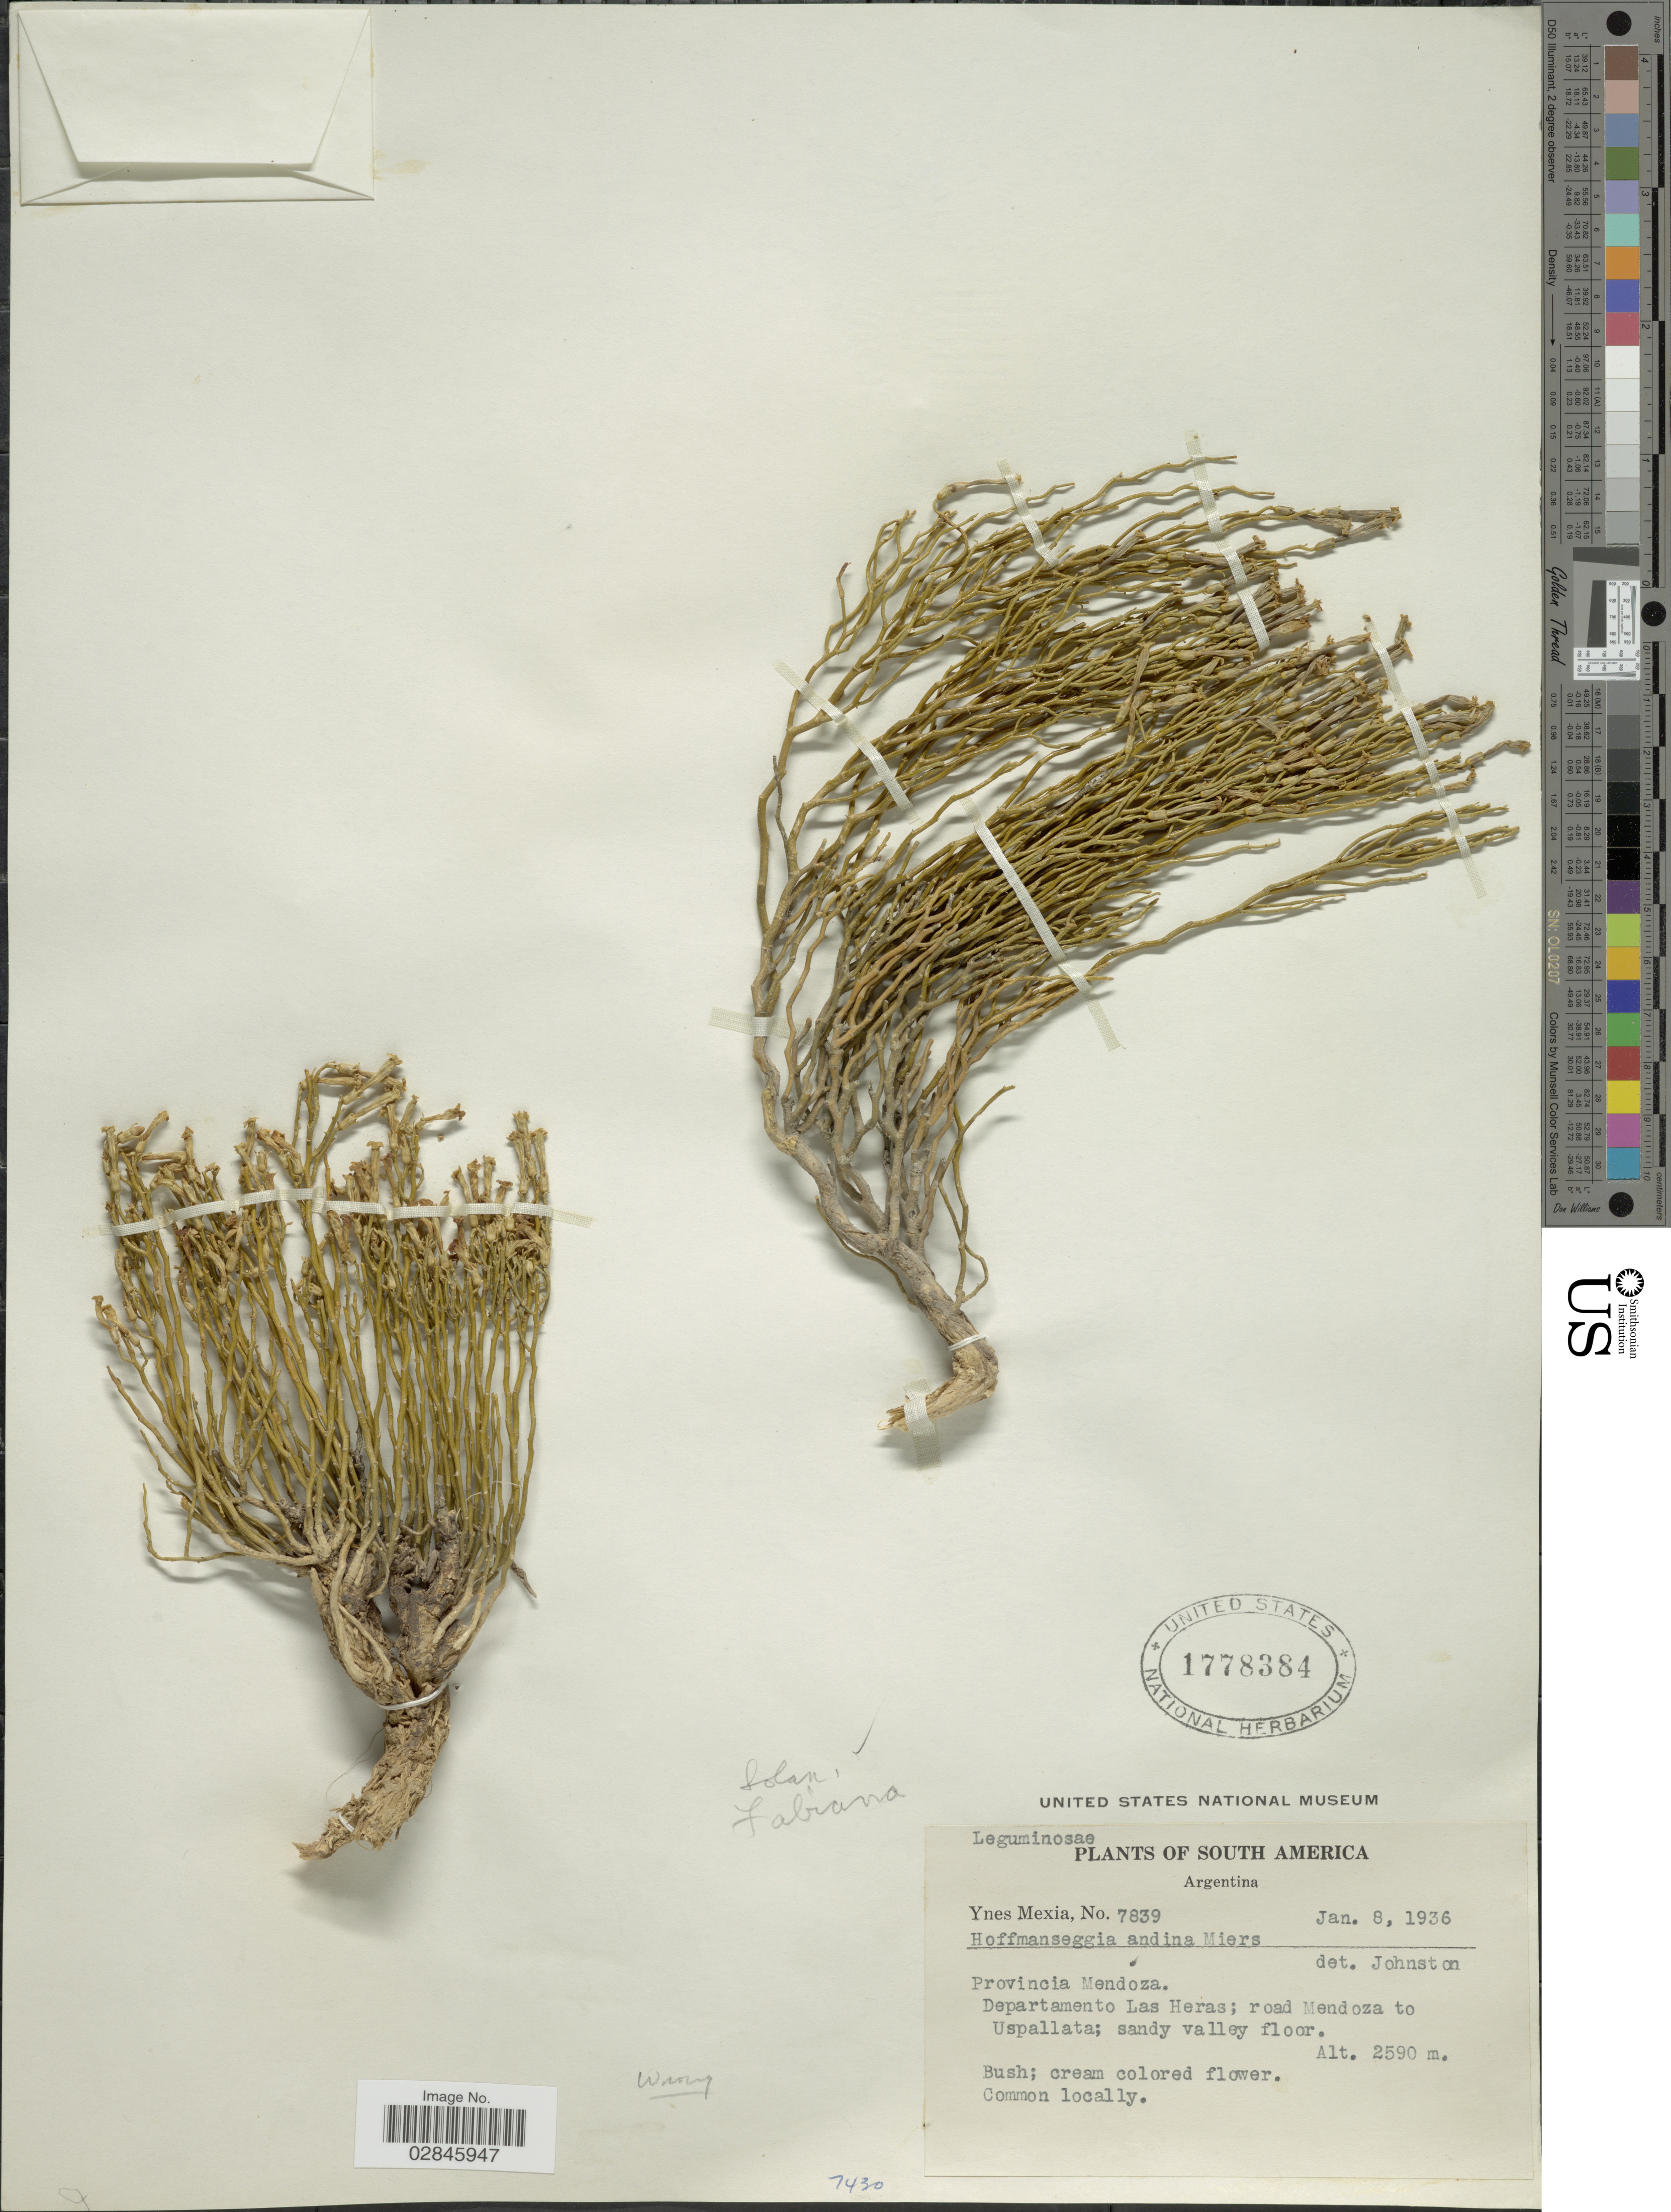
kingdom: Plantae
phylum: Tracheophyta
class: Magnoliopsida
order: Solanales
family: Solanaceae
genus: Fabiana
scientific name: Fabiana sp.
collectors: Y. Mexia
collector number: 7839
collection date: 1936-01-08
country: Argentina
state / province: Mendoza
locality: Departamento Las Heras; road Mendoza to Uspallata.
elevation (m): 2590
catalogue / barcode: US 1778384